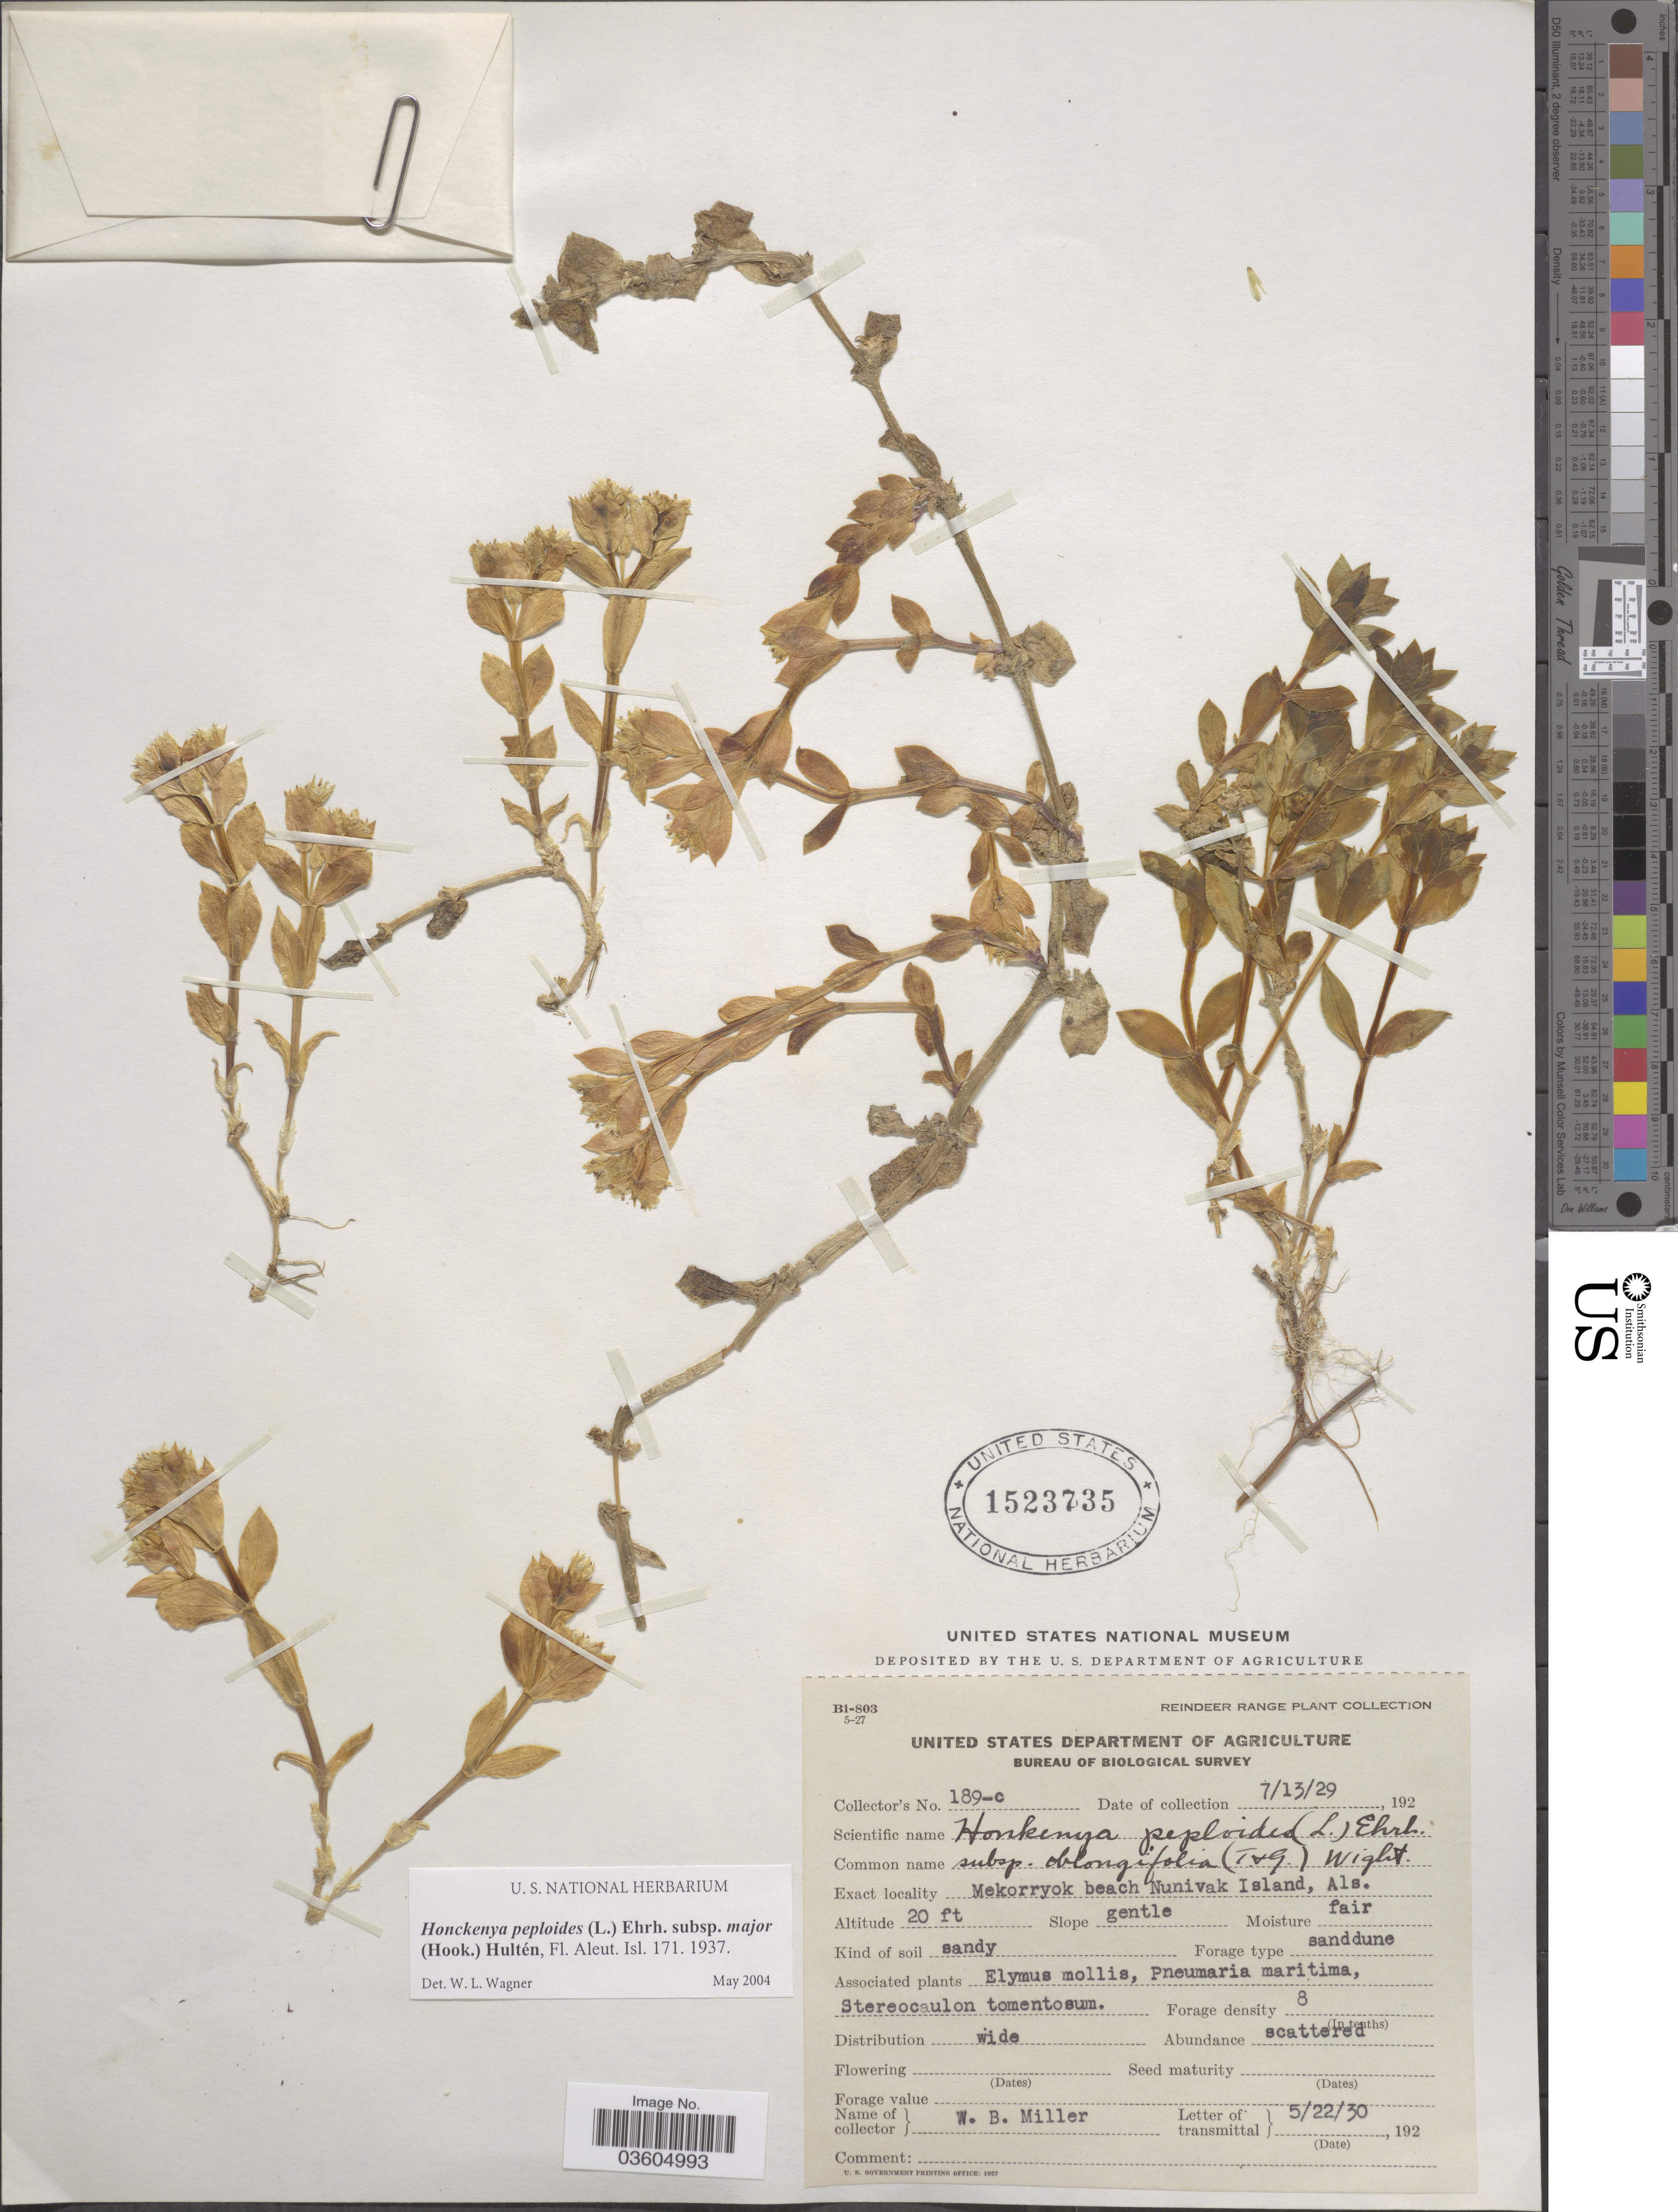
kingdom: Plantae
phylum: Tracheophyta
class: Magnoliopsida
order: Caryophyllales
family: Caryophyllaceae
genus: Honckenya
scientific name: Honckenya peploides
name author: (L.) Ehrh.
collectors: W. Miller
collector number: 189-c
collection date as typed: Transcribed d/m/y: 13/7/29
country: United States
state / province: Alaska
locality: Mekorryok beach Nunivak Island, Als.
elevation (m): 6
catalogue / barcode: US 1523735